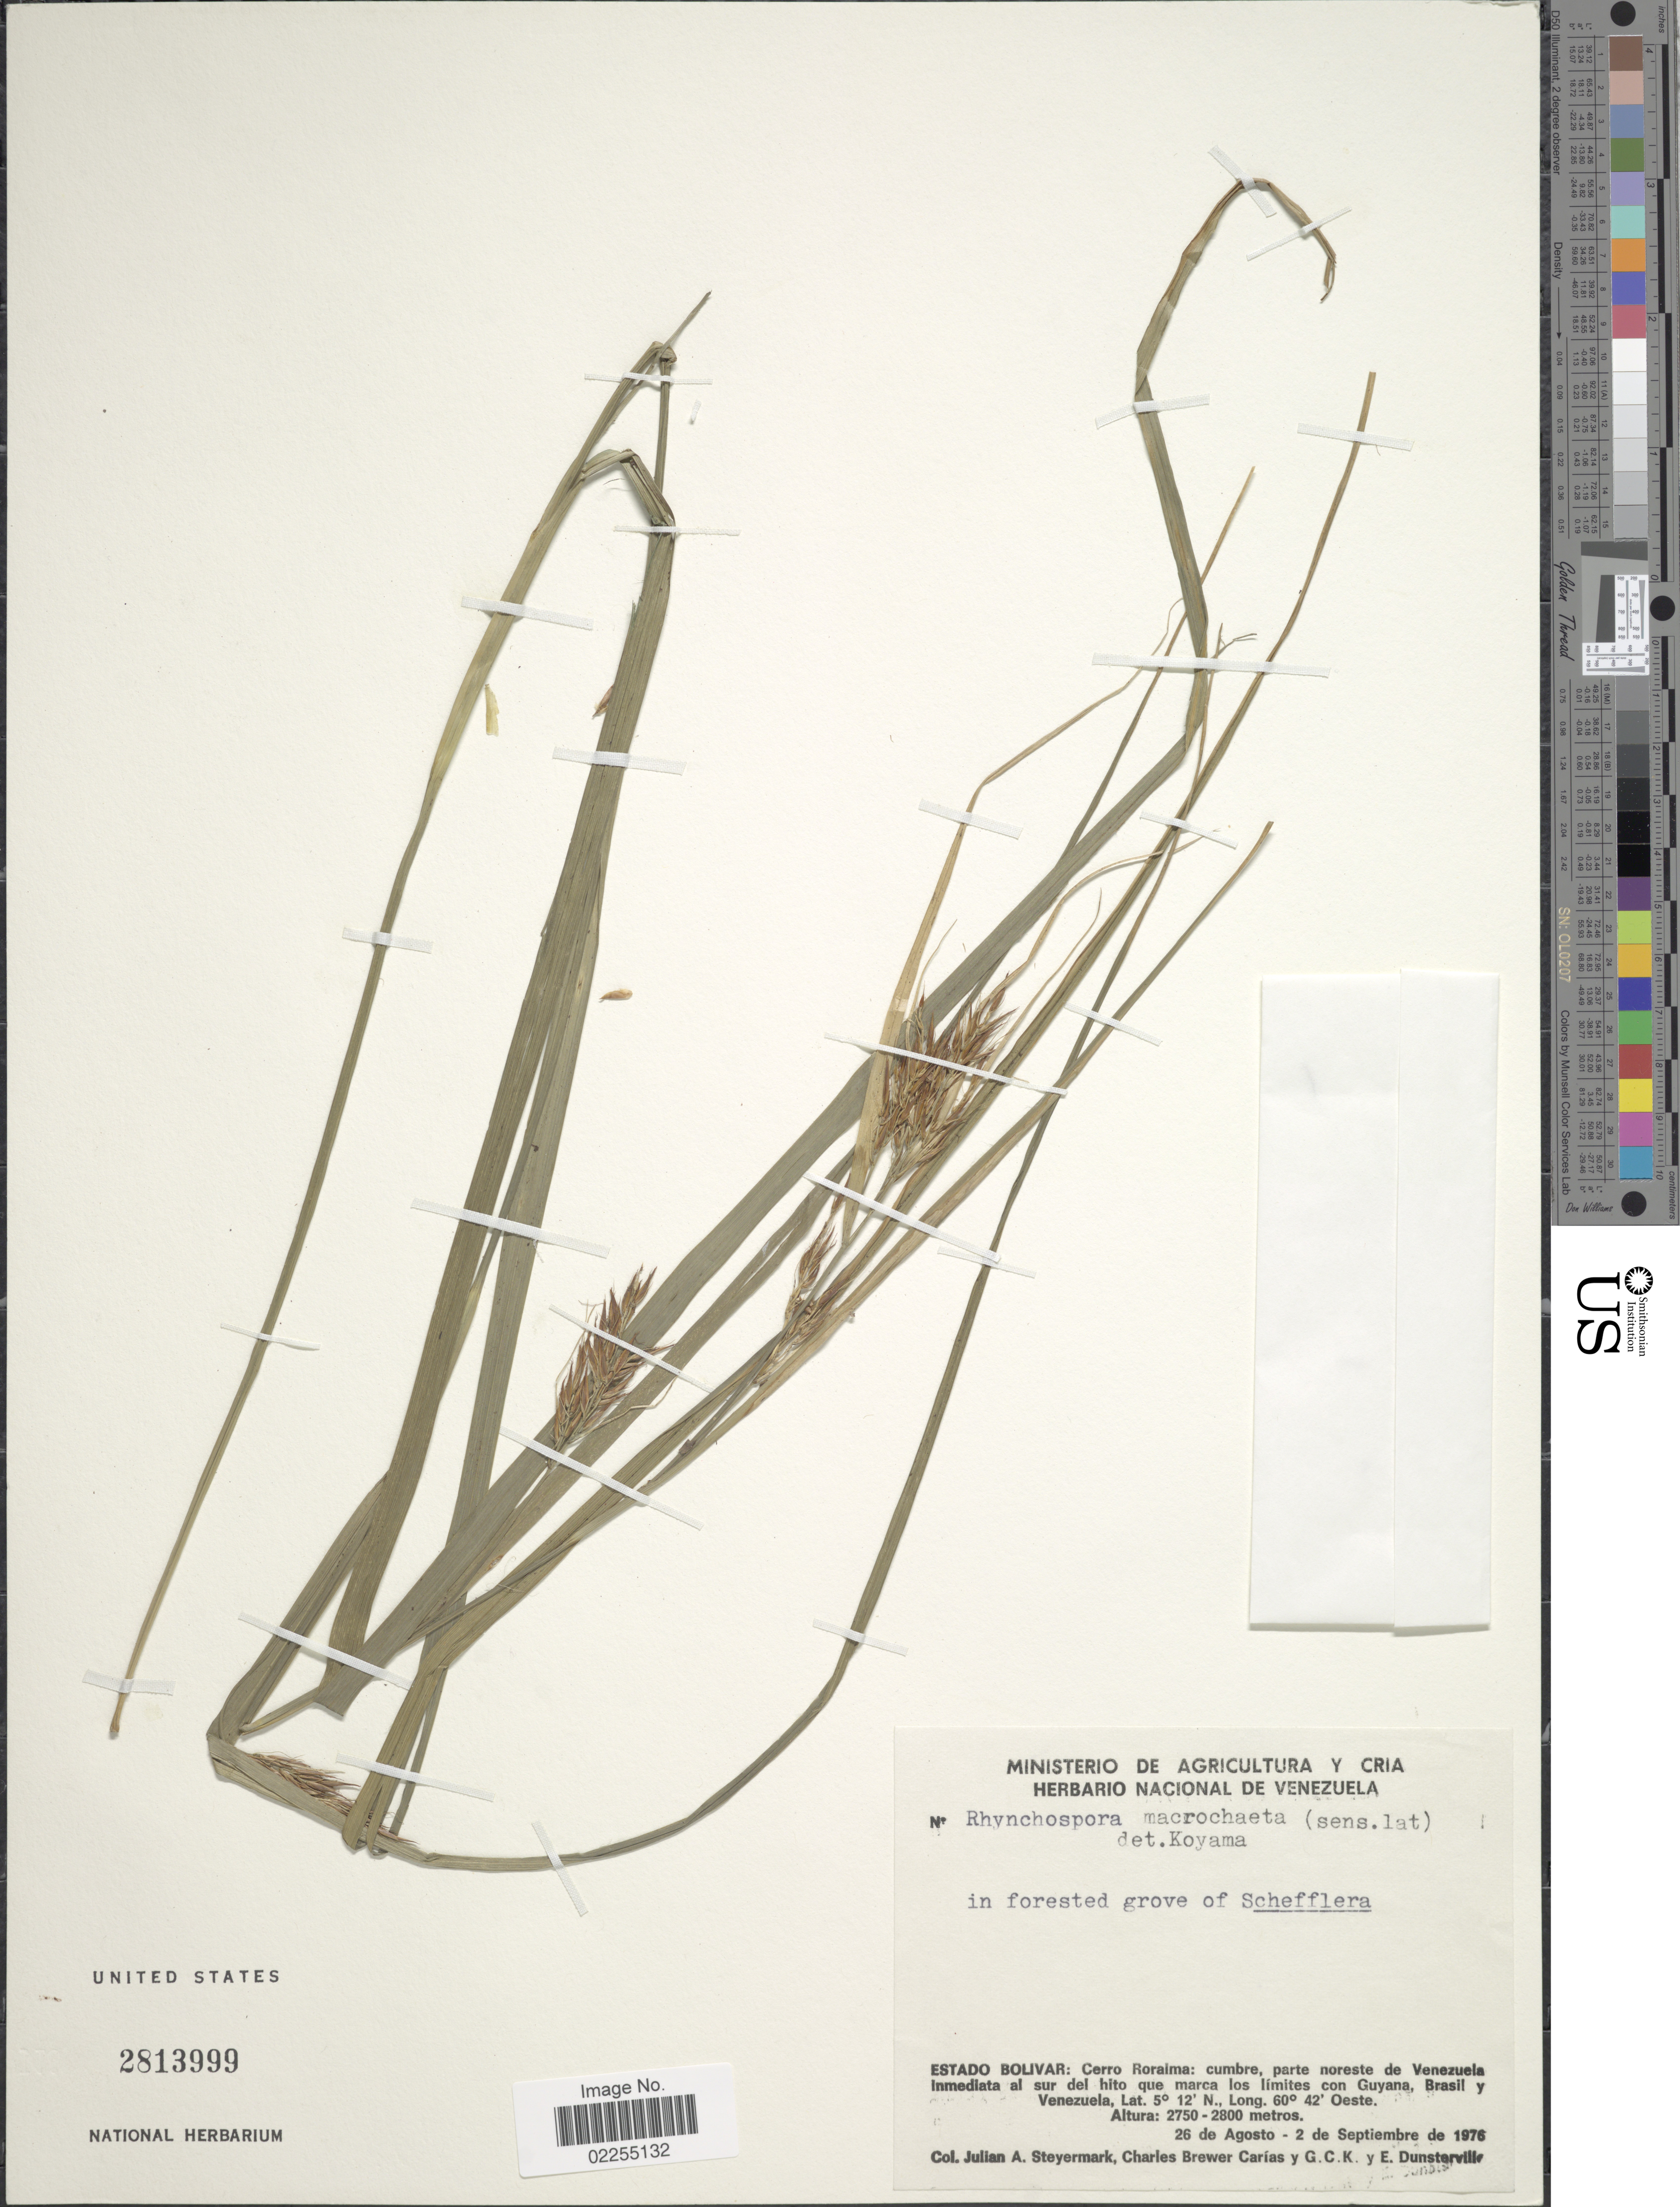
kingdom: Plantae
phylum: Tracheophyta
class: Liliopsida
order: Poales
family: Cyperaceae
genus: Rhynchospora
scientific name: Rhynchospora macrochaeta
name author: Steud. ex Boeckeler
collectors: J. Steyermark, C. Brewer-Carias, G. C. K. Dunsterville & E. Dunsterville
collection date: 1976-08-26/1976-09-02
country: Venezuela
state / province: Bolivar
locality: Cerro Roraima: cumbre, parte noreste de Venezuela Inmediata al sur del hito que marca los limites con Guyana, Brasil y Venezuela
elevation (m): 2750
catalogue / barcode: US 2813999